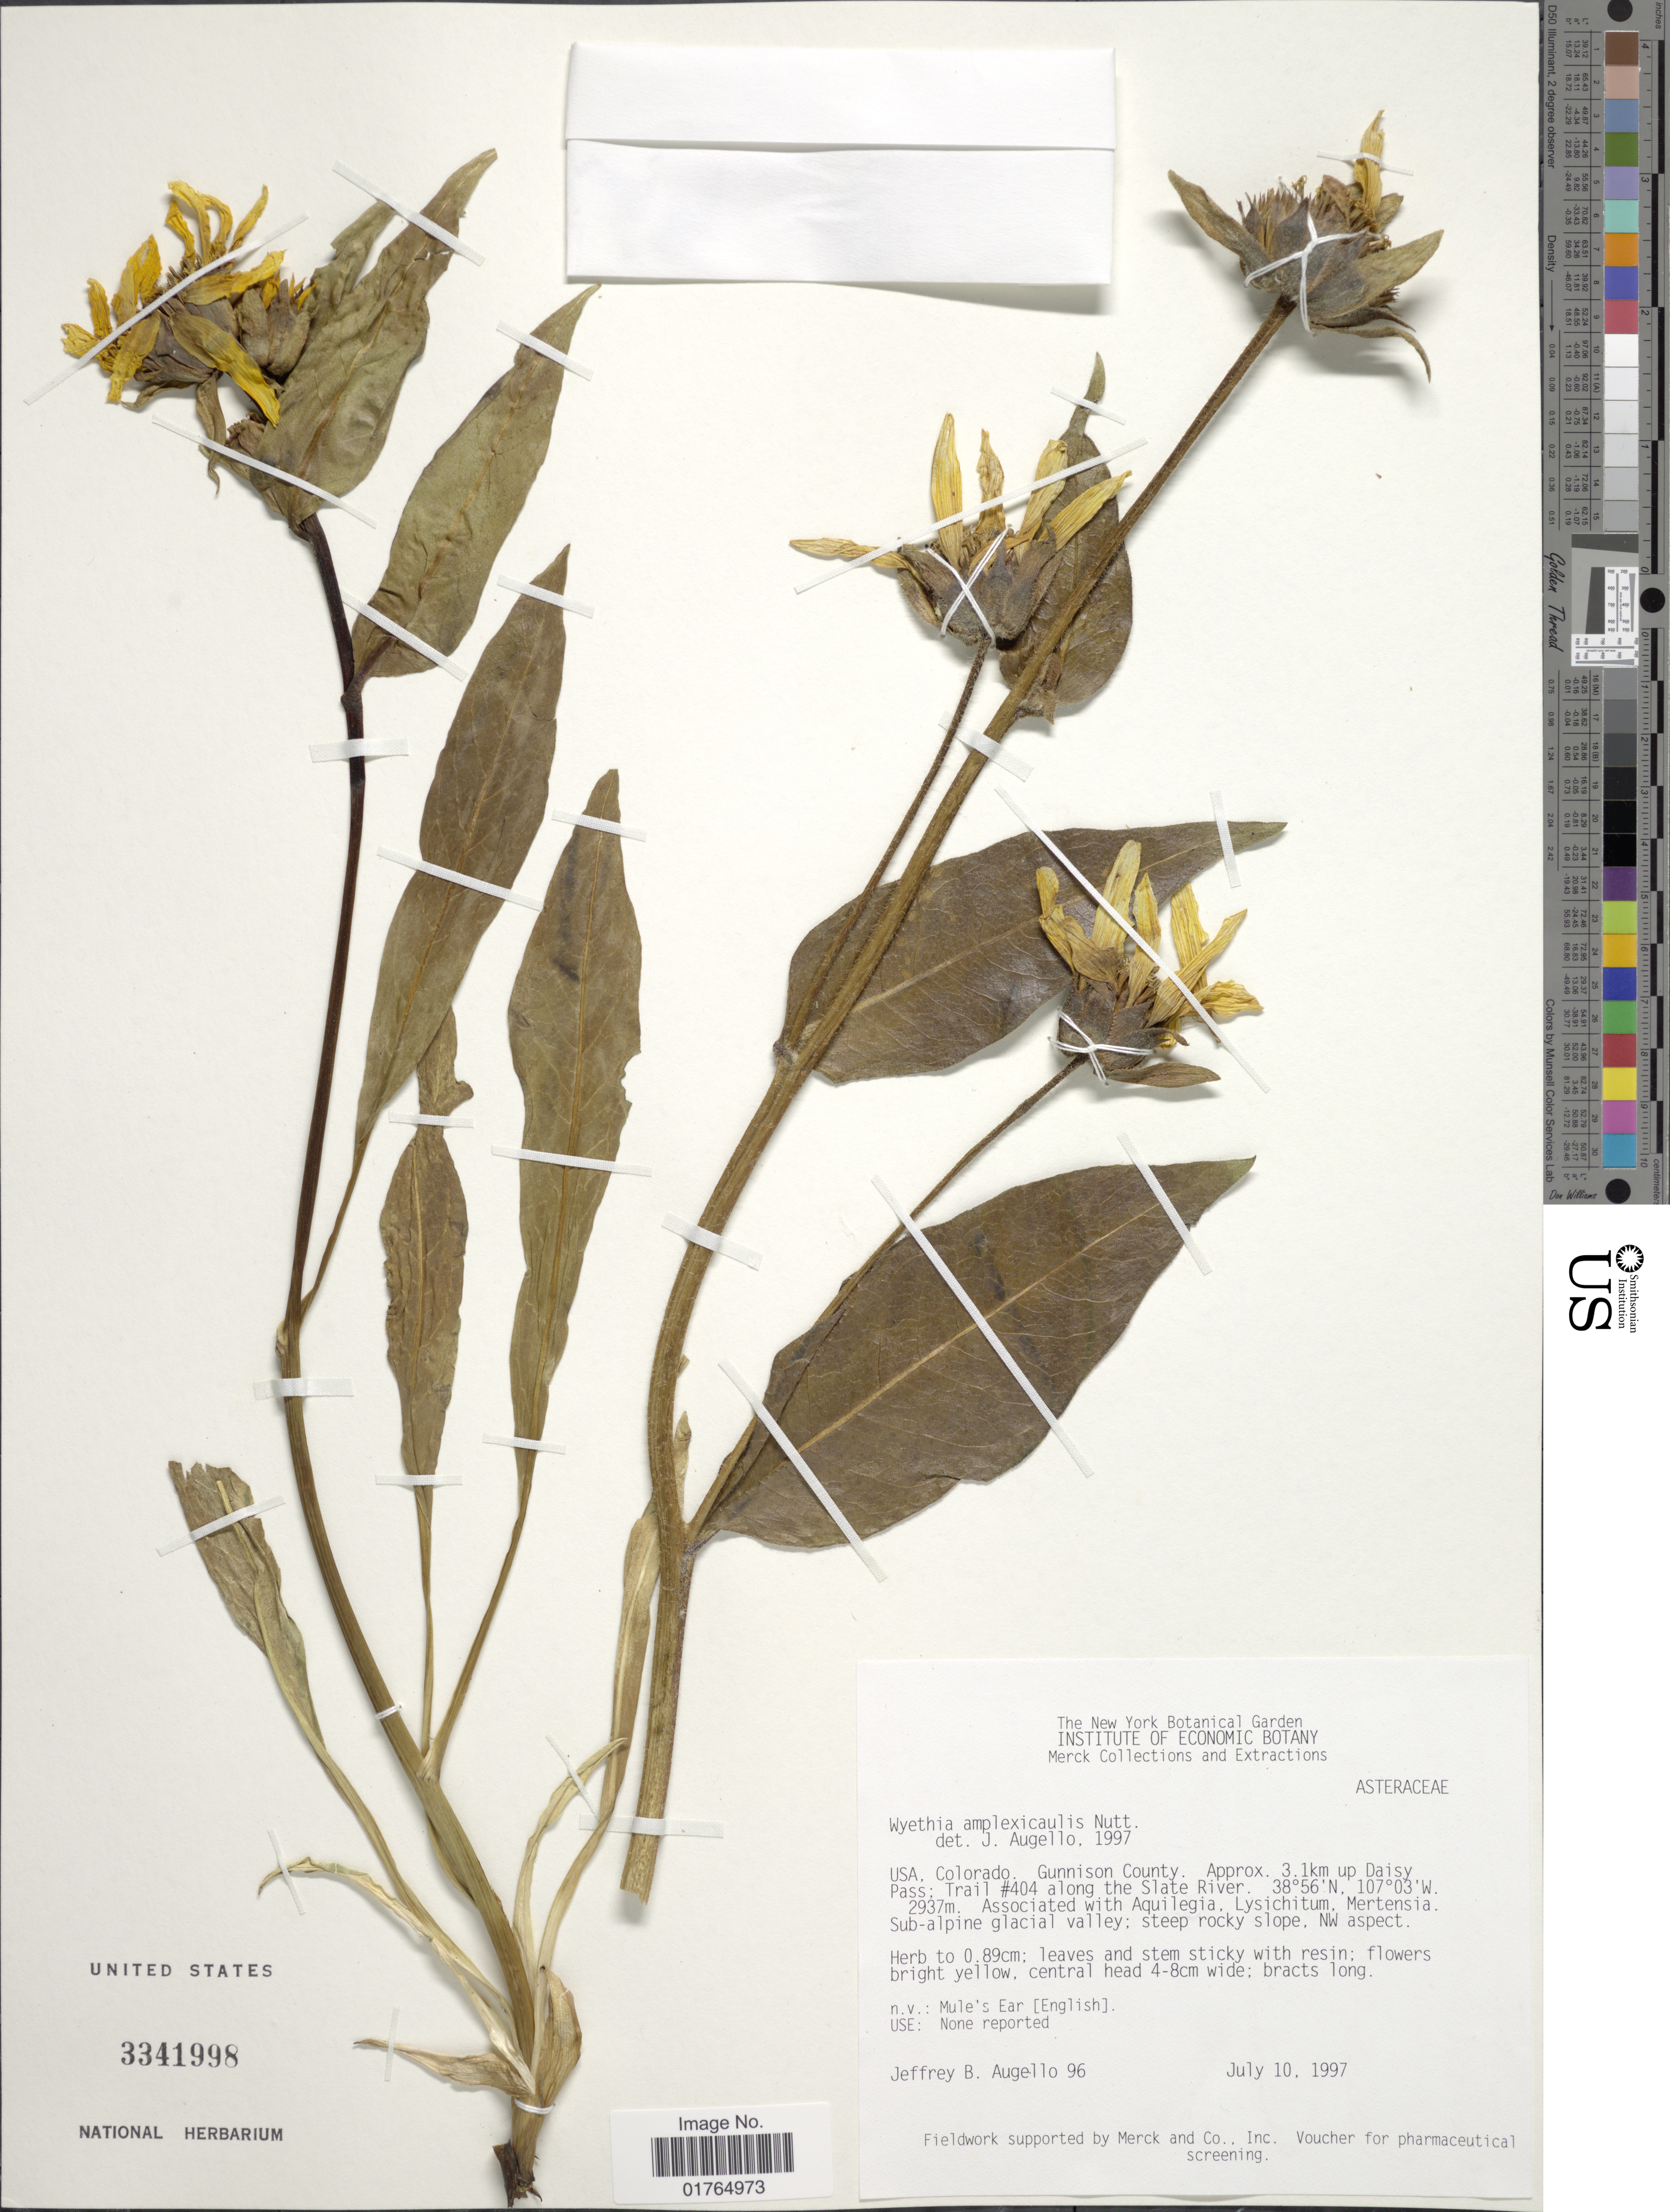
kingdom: Plantae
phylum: Tracheophyta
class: Magnoliopsida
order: Asterales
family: Asteraceae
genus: Wyethia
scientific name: Wyethia amplexicaulis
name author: Nutt.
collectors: J. Augello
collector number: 96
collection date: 1997-07-10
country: United States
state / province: Colorado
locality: USA, Gunnison County, approx. 3.1 km up Daisy Pass, Trail #404 along the Slate River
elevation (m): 2937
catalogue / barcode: US 3341998